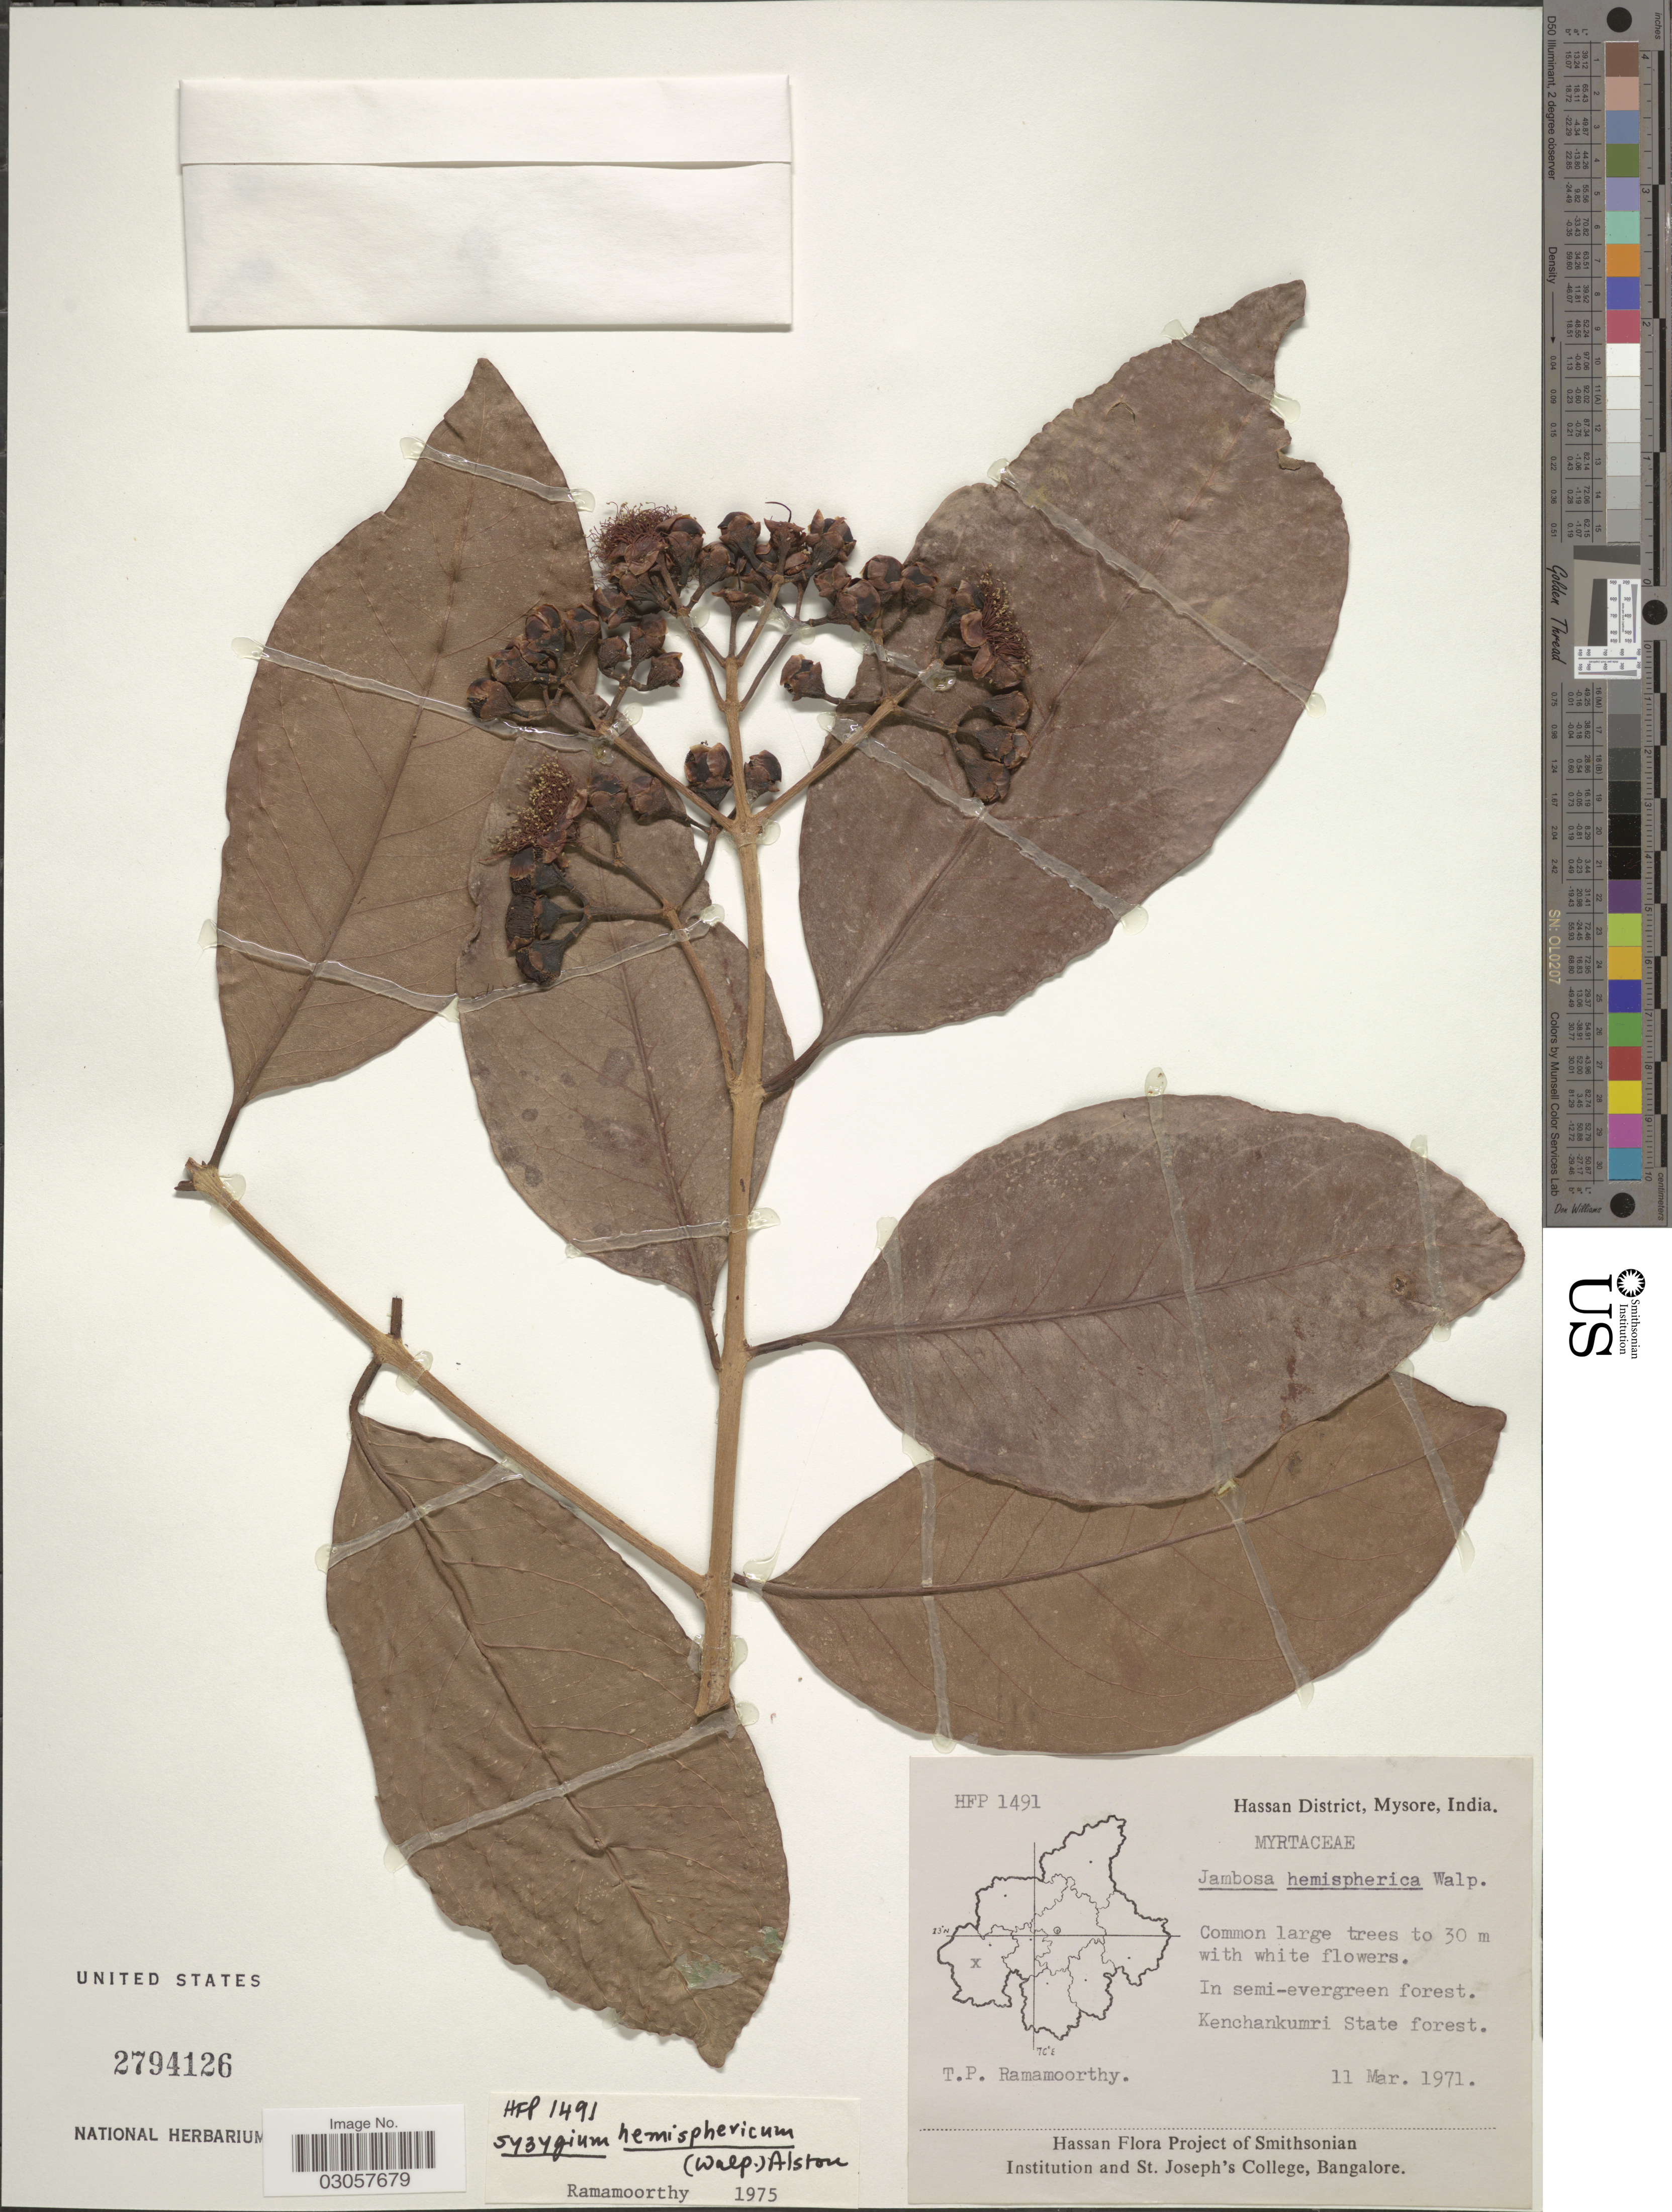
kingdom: Plantae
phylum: Tracheophyta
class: Magnoliopsida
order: Myrtales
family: Myrtaceae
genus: Syzygium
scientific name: Syzygium hemisphericum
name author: (Wight) Alston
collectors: T. P. Ramamoorthy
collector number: HFP 1491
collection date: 1971-03-11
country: India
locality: Hassan District, Mysore. Kenchankumri State forest.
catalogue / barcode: US 2794126